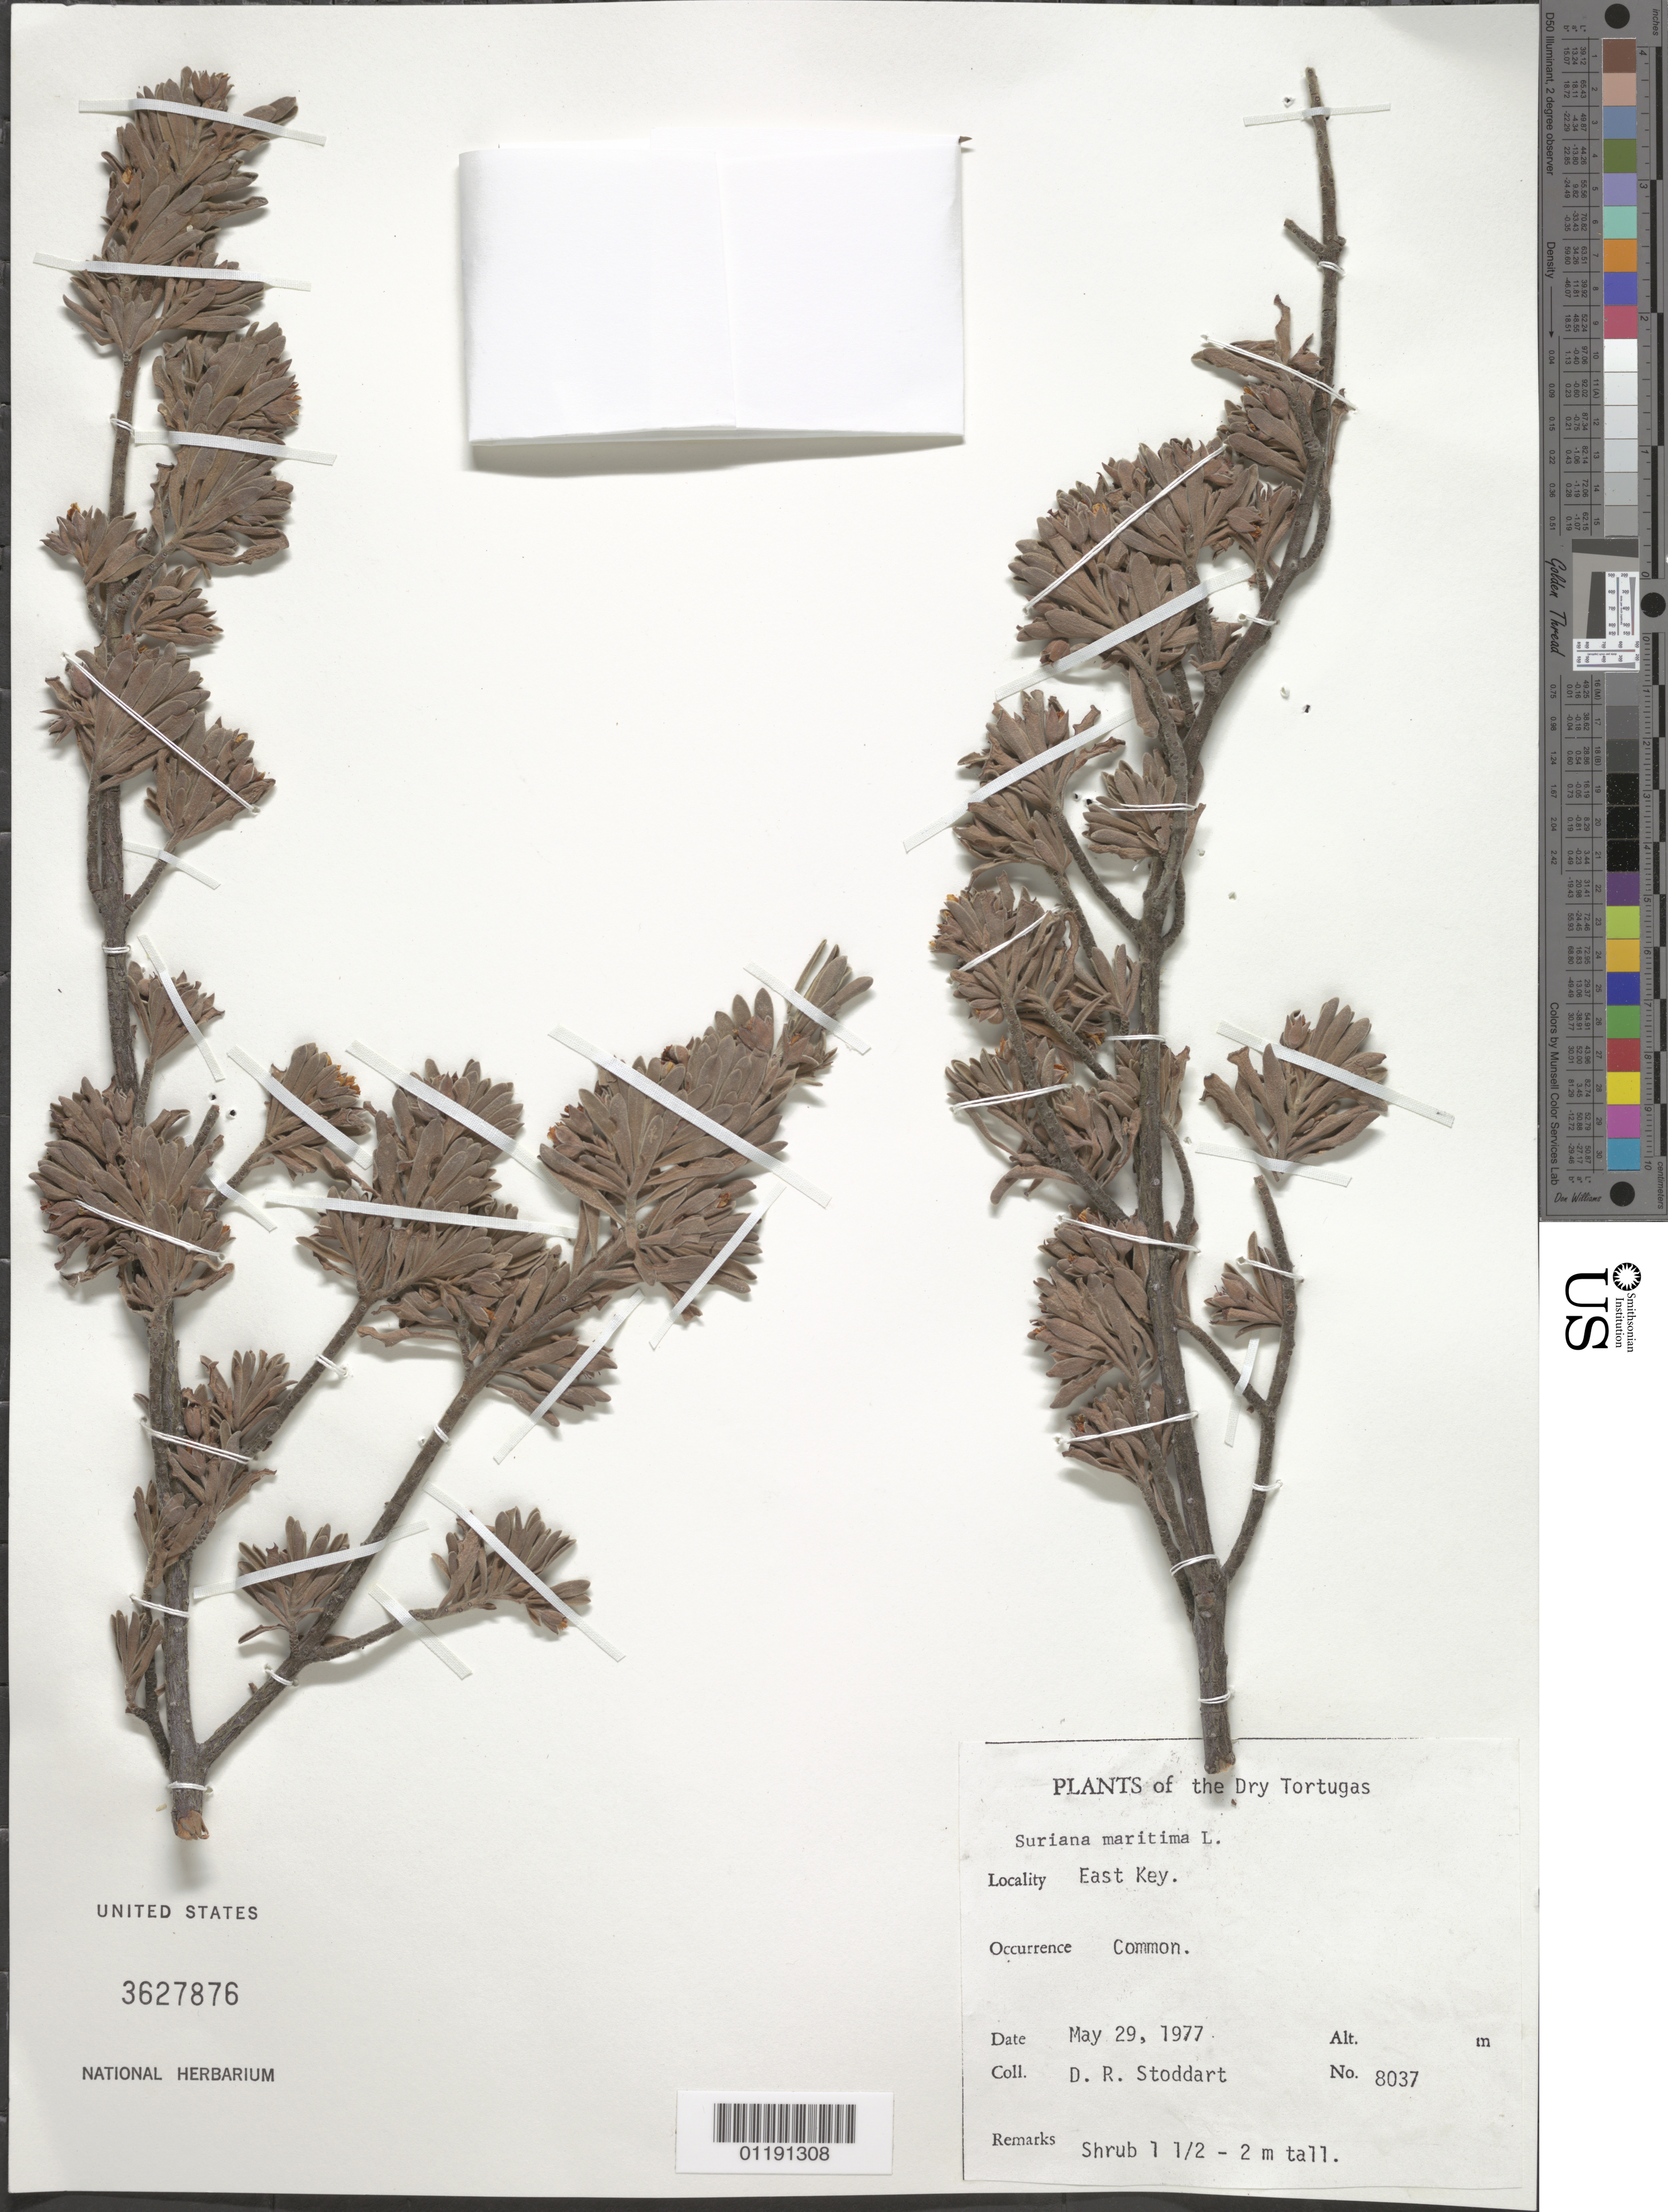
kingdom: Plantae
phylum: Tracheophyta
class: Magnoliopsida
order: Fabales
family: Surianaceae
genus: Suriana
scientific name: Suriana maritima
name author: L.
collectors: D. R. Stoddart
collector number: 8037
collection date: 1977-05-29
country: United States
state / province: Florida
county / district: Monroe County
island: East Key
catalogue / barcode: US 3627876